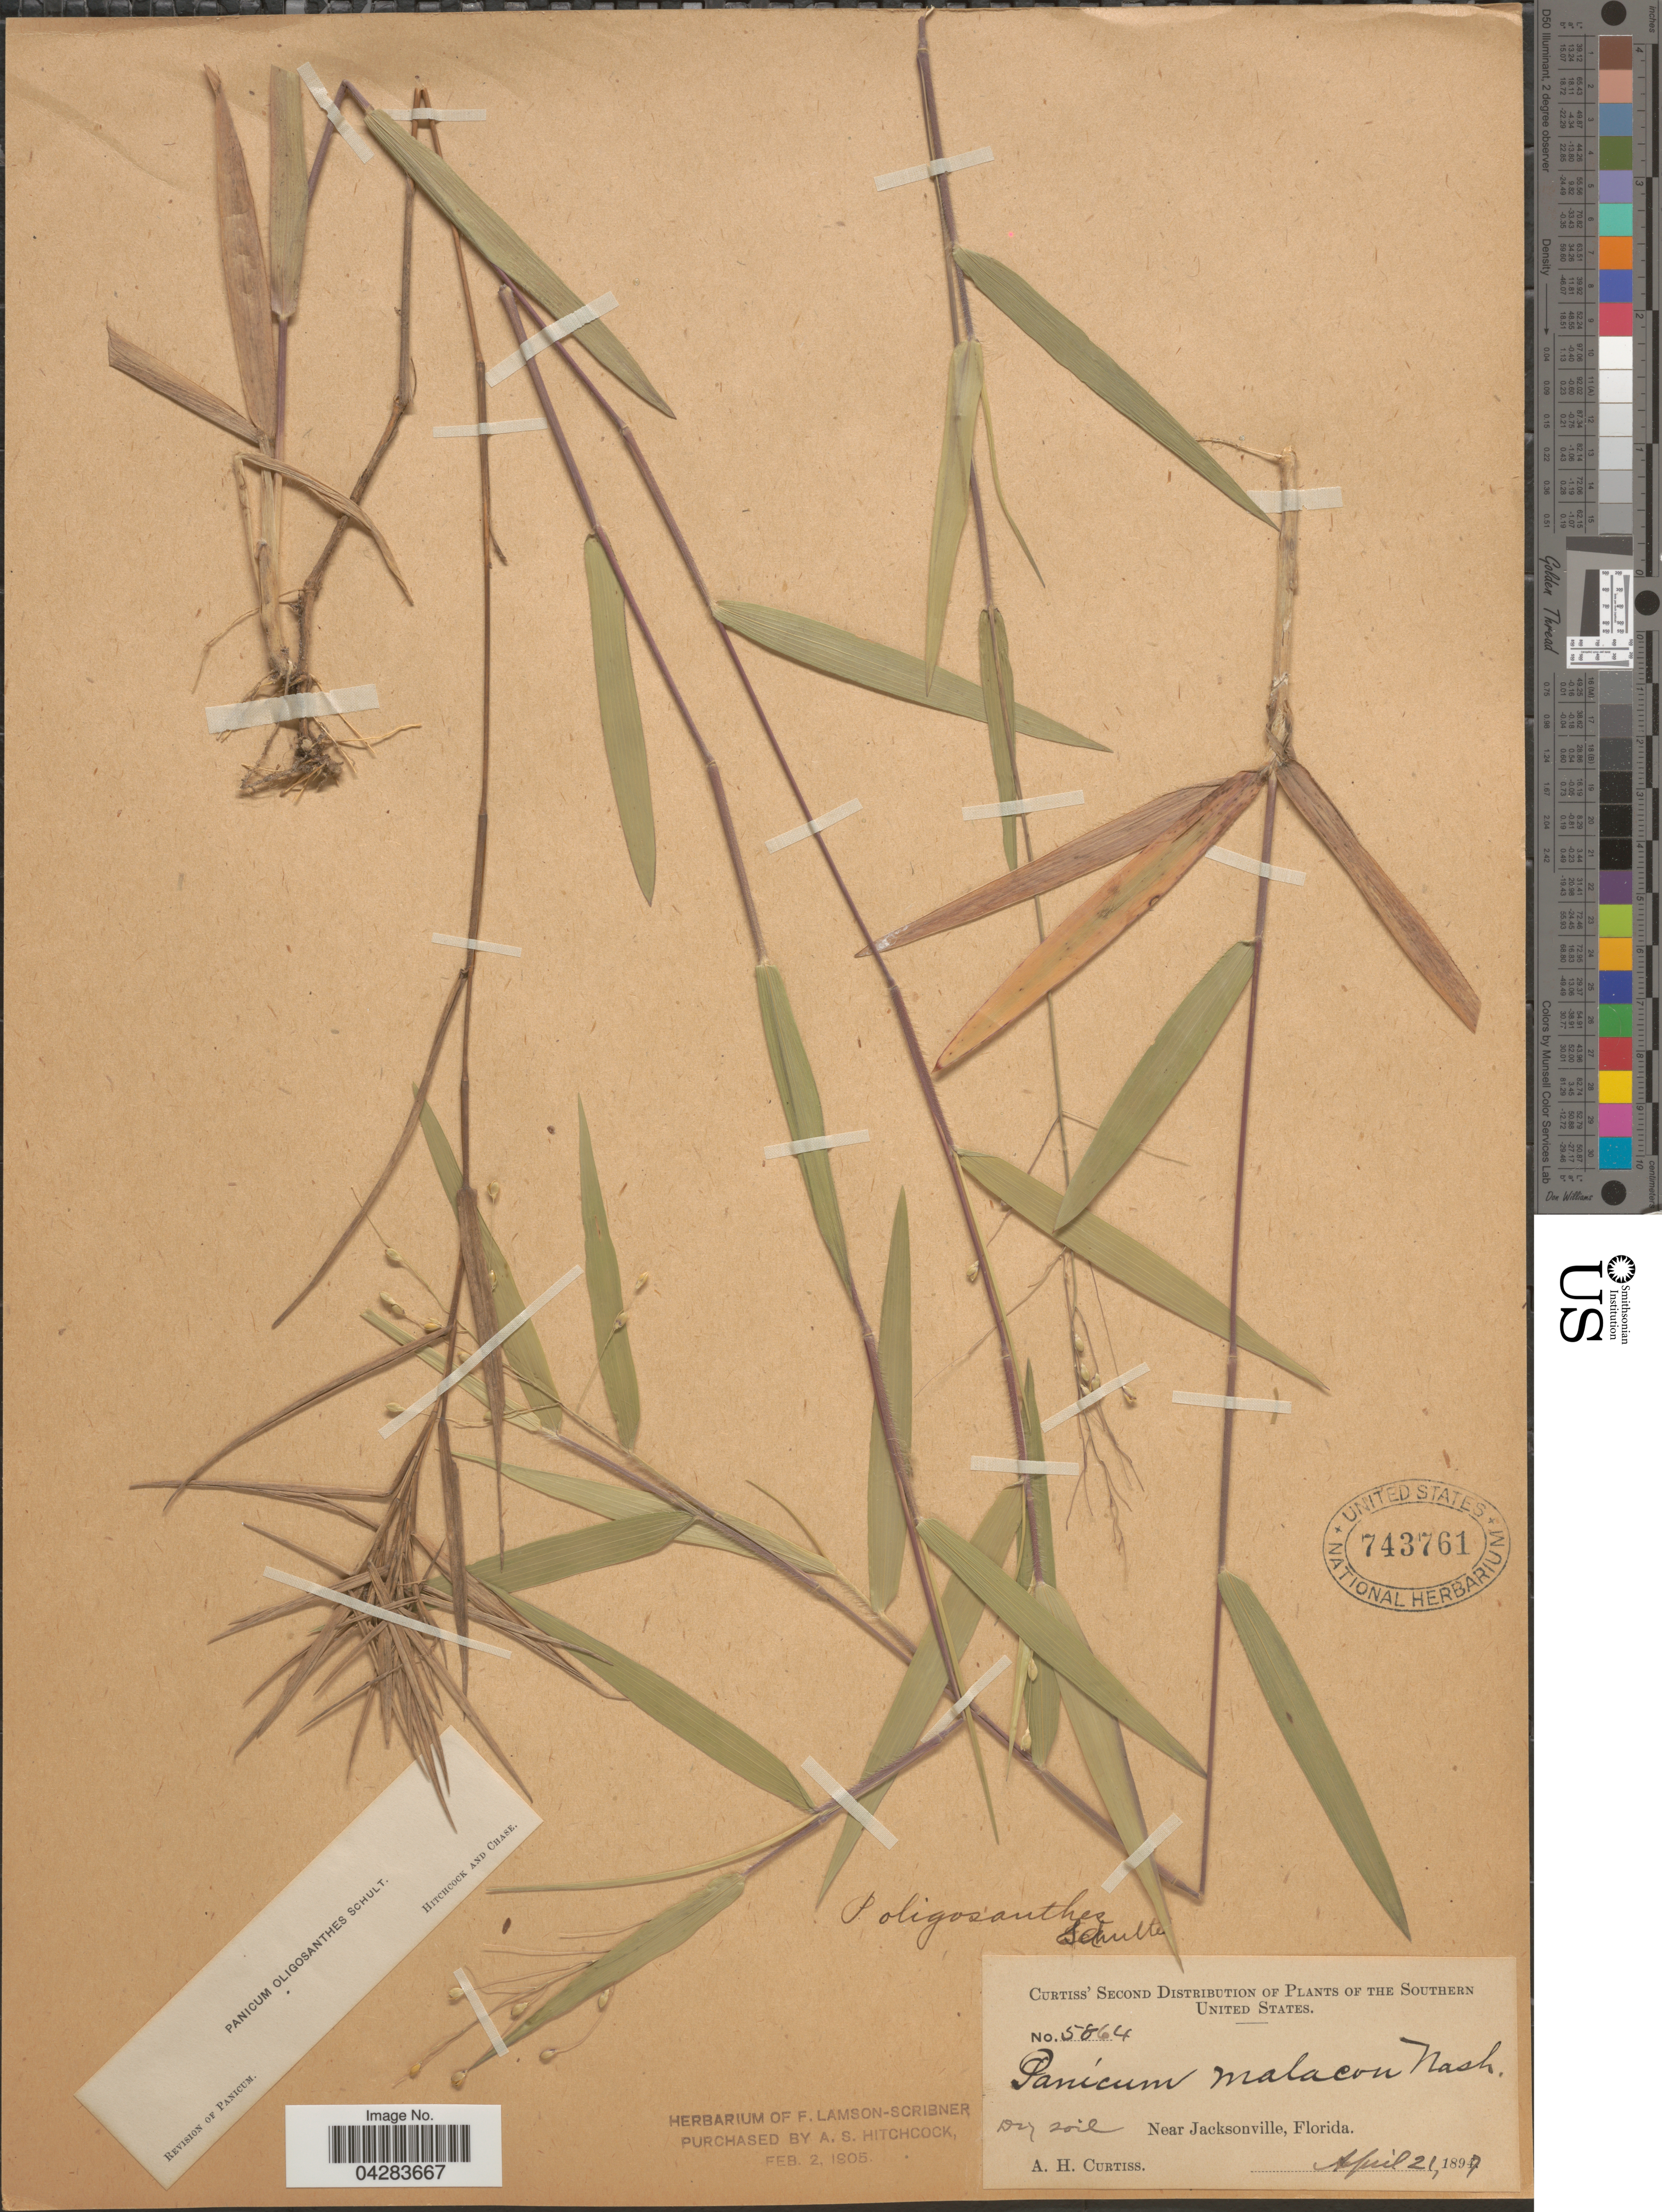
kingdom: Plantae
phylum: Tracheophyta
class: Liliopsida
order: Poales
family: Poaceae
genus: Dichanthelium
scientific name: Dichanthelium oligosanthes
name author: (Schult.) Gould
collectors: A. H. Curtiss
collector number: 5864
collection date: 1897-04-21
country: United States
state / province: Florida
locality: Southern United States. Near Jacksonville.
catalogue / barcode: US 743761